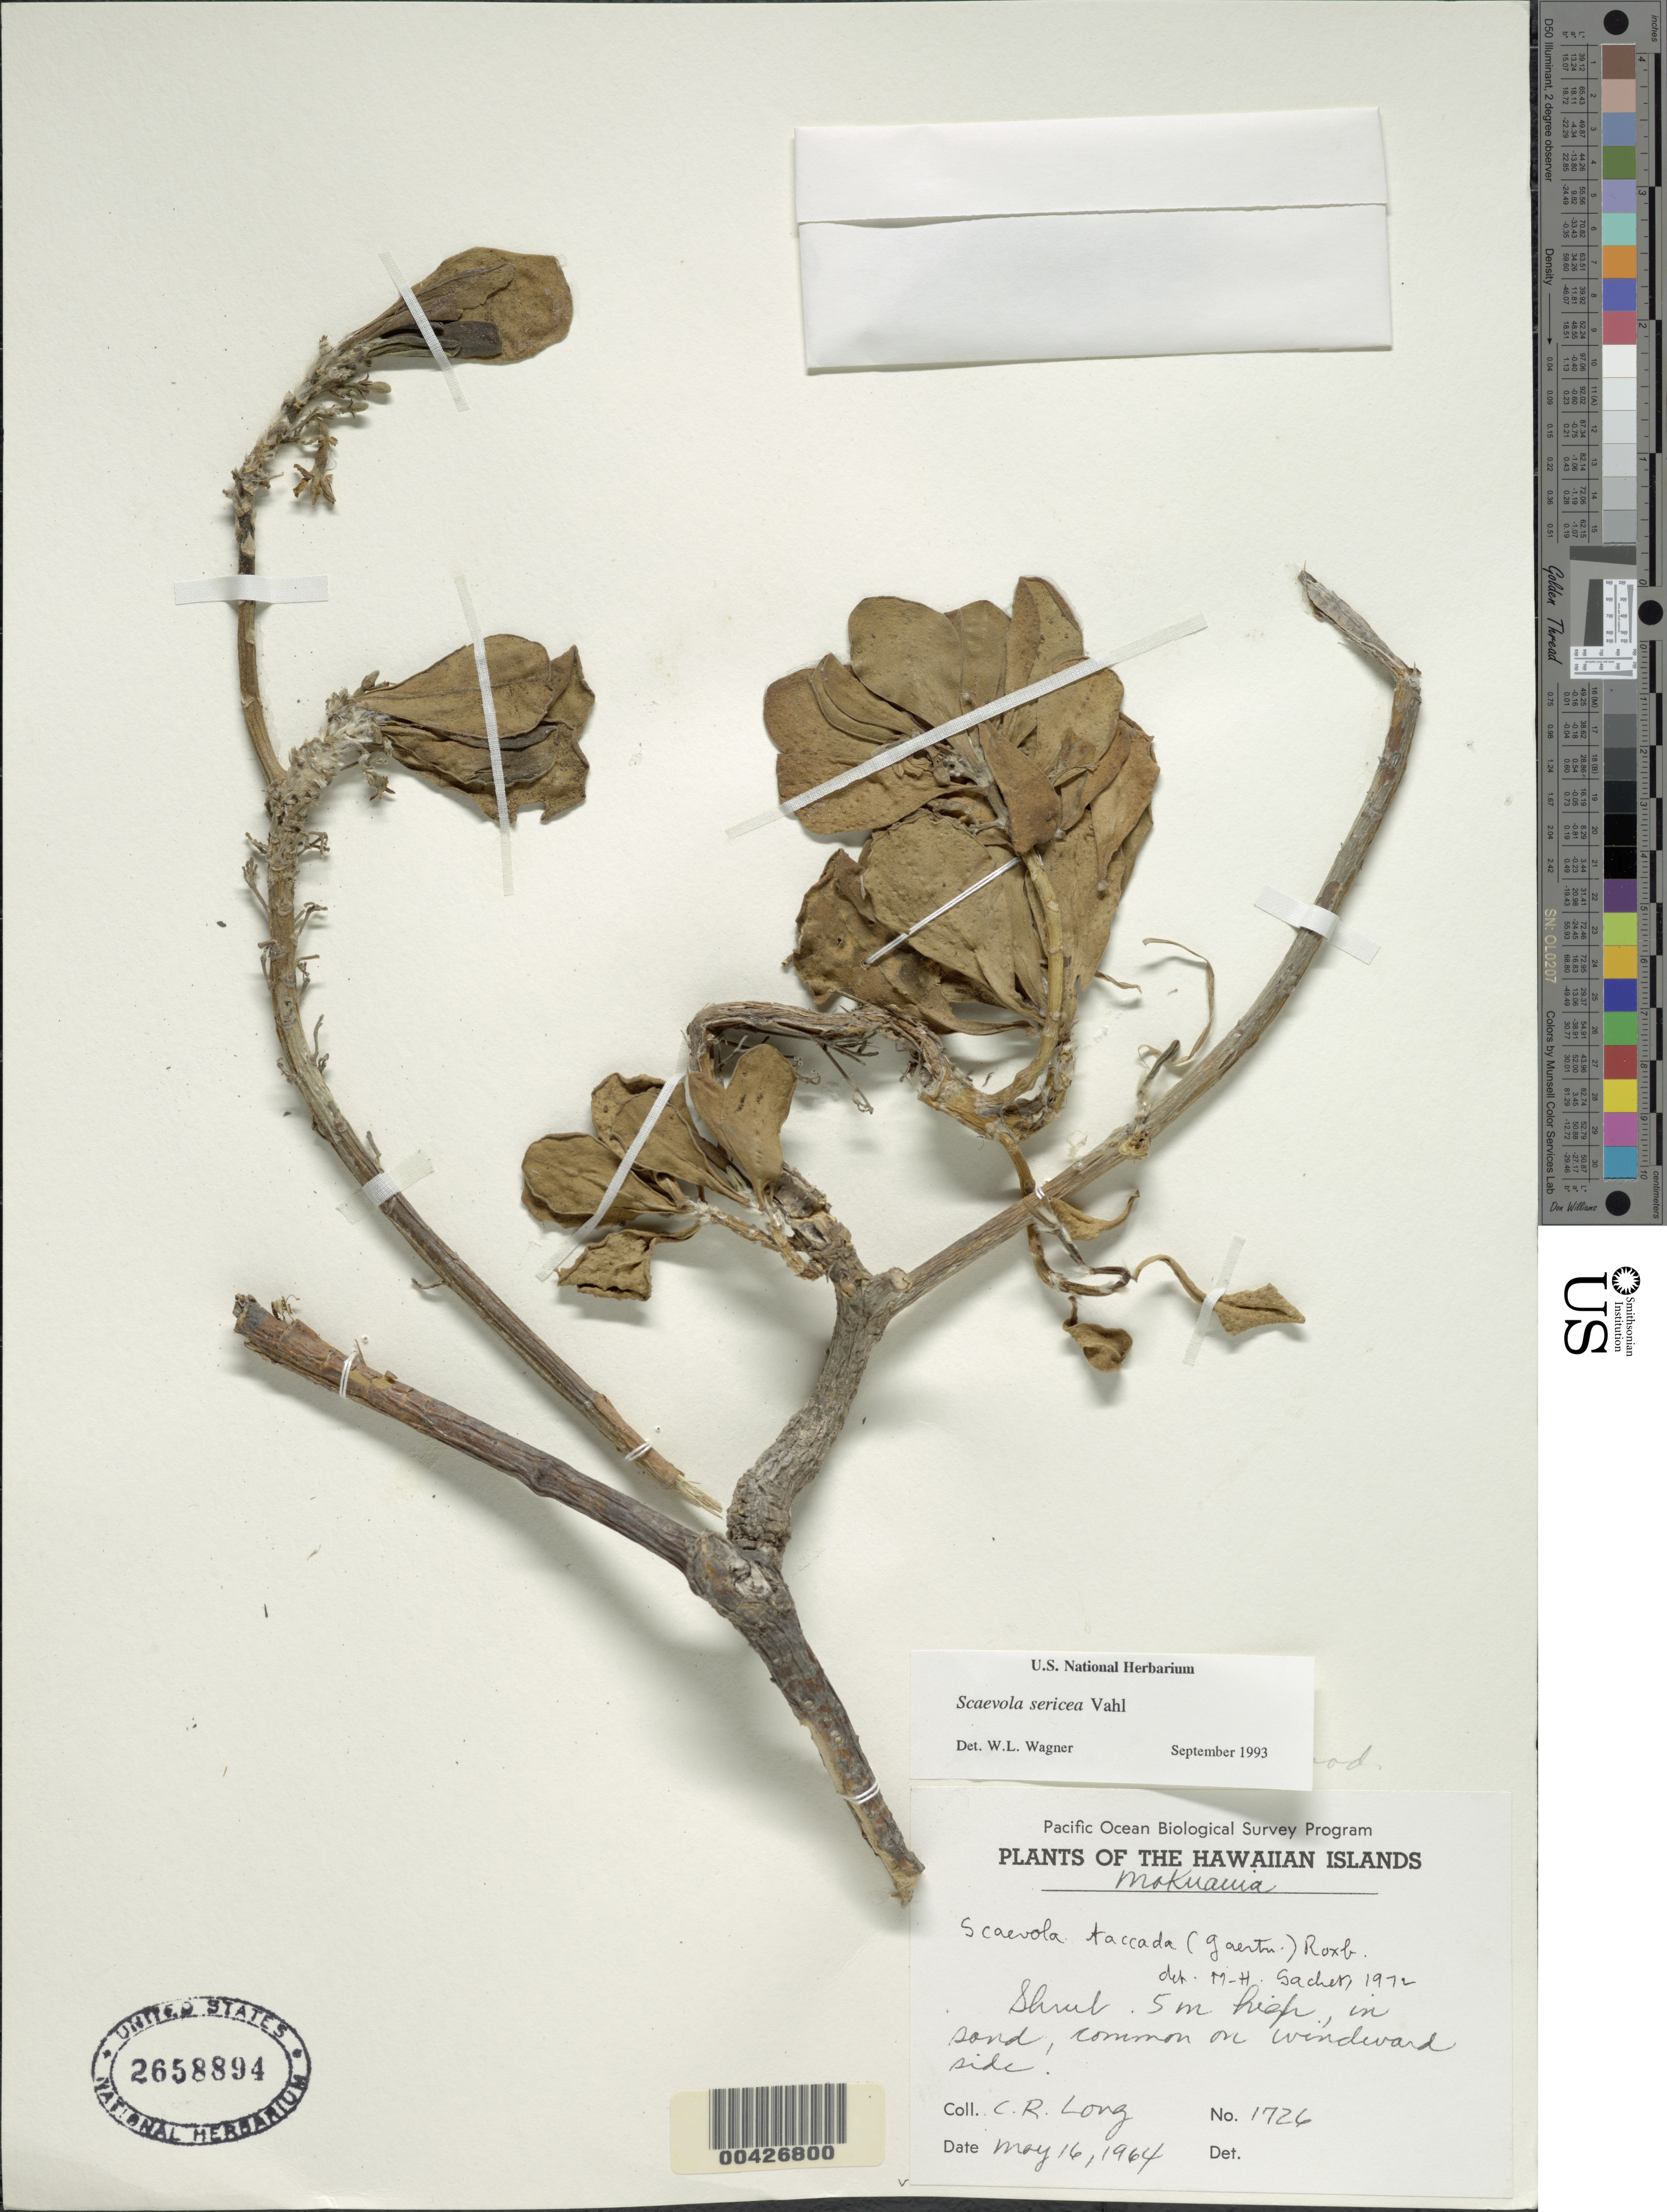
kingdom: Plantae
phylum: Tracheophyta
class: Magnoliopsida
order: Asterales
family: Goodeniaceae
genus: Scaevola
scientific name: Scaevola taccada var. taccada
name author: (Gaertn.) Roxb.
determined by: Wagner, W. L., (BOT), Smithsonian Institution - National Museum of Natural History (UNITED STATES)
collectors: C. Long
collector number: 1726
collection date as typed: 16 May 1964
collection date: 1964-05-16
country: United States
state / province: Hawaii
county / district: Kauai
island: Kaua'i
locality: Mokuauia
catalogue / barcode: US 2658894